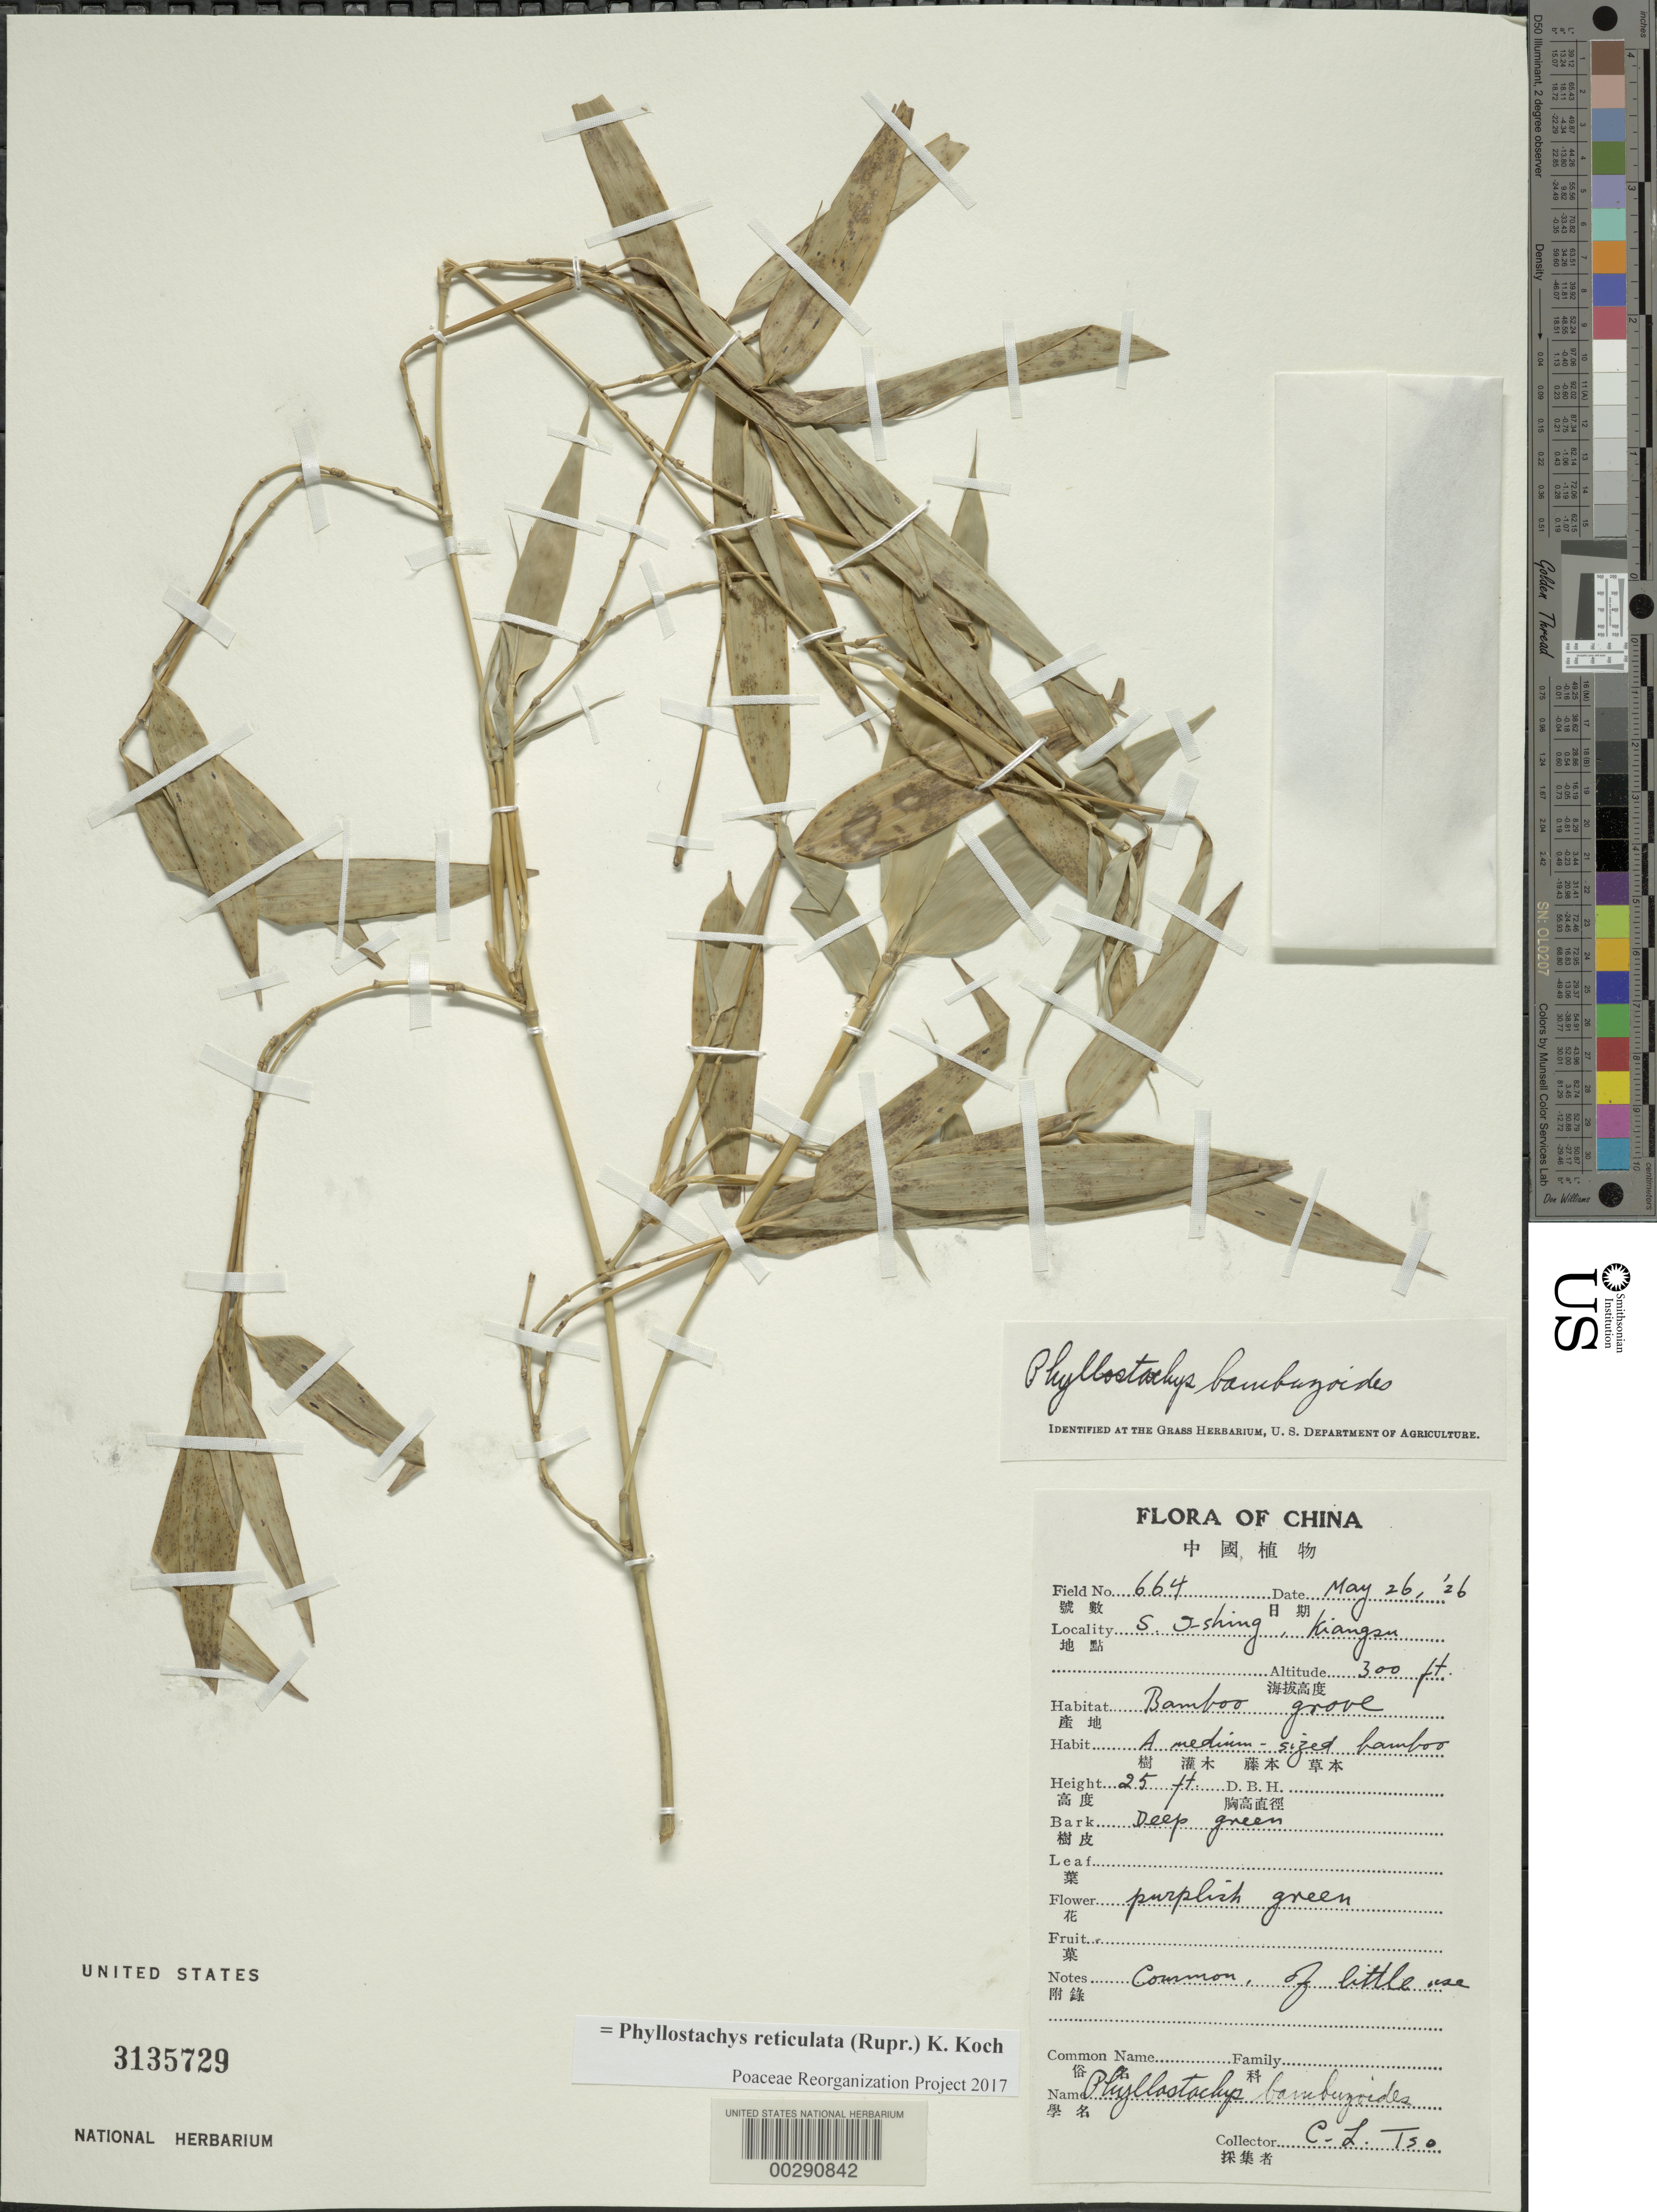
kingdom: Plantae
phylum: Tracheophyta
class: Liliopsida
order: Poales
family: Poaceae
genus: Phyllostachys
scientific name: Phyllostachys reticulata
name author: (Rupr.) K. Koch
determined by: Poaceae Reorganization Project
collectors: C. Tso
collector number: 664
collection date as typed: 26 May 1926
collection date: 1926-05-26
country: China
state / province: Jiangsu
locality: S. s-shing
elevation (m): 91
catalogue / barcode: US 3135729